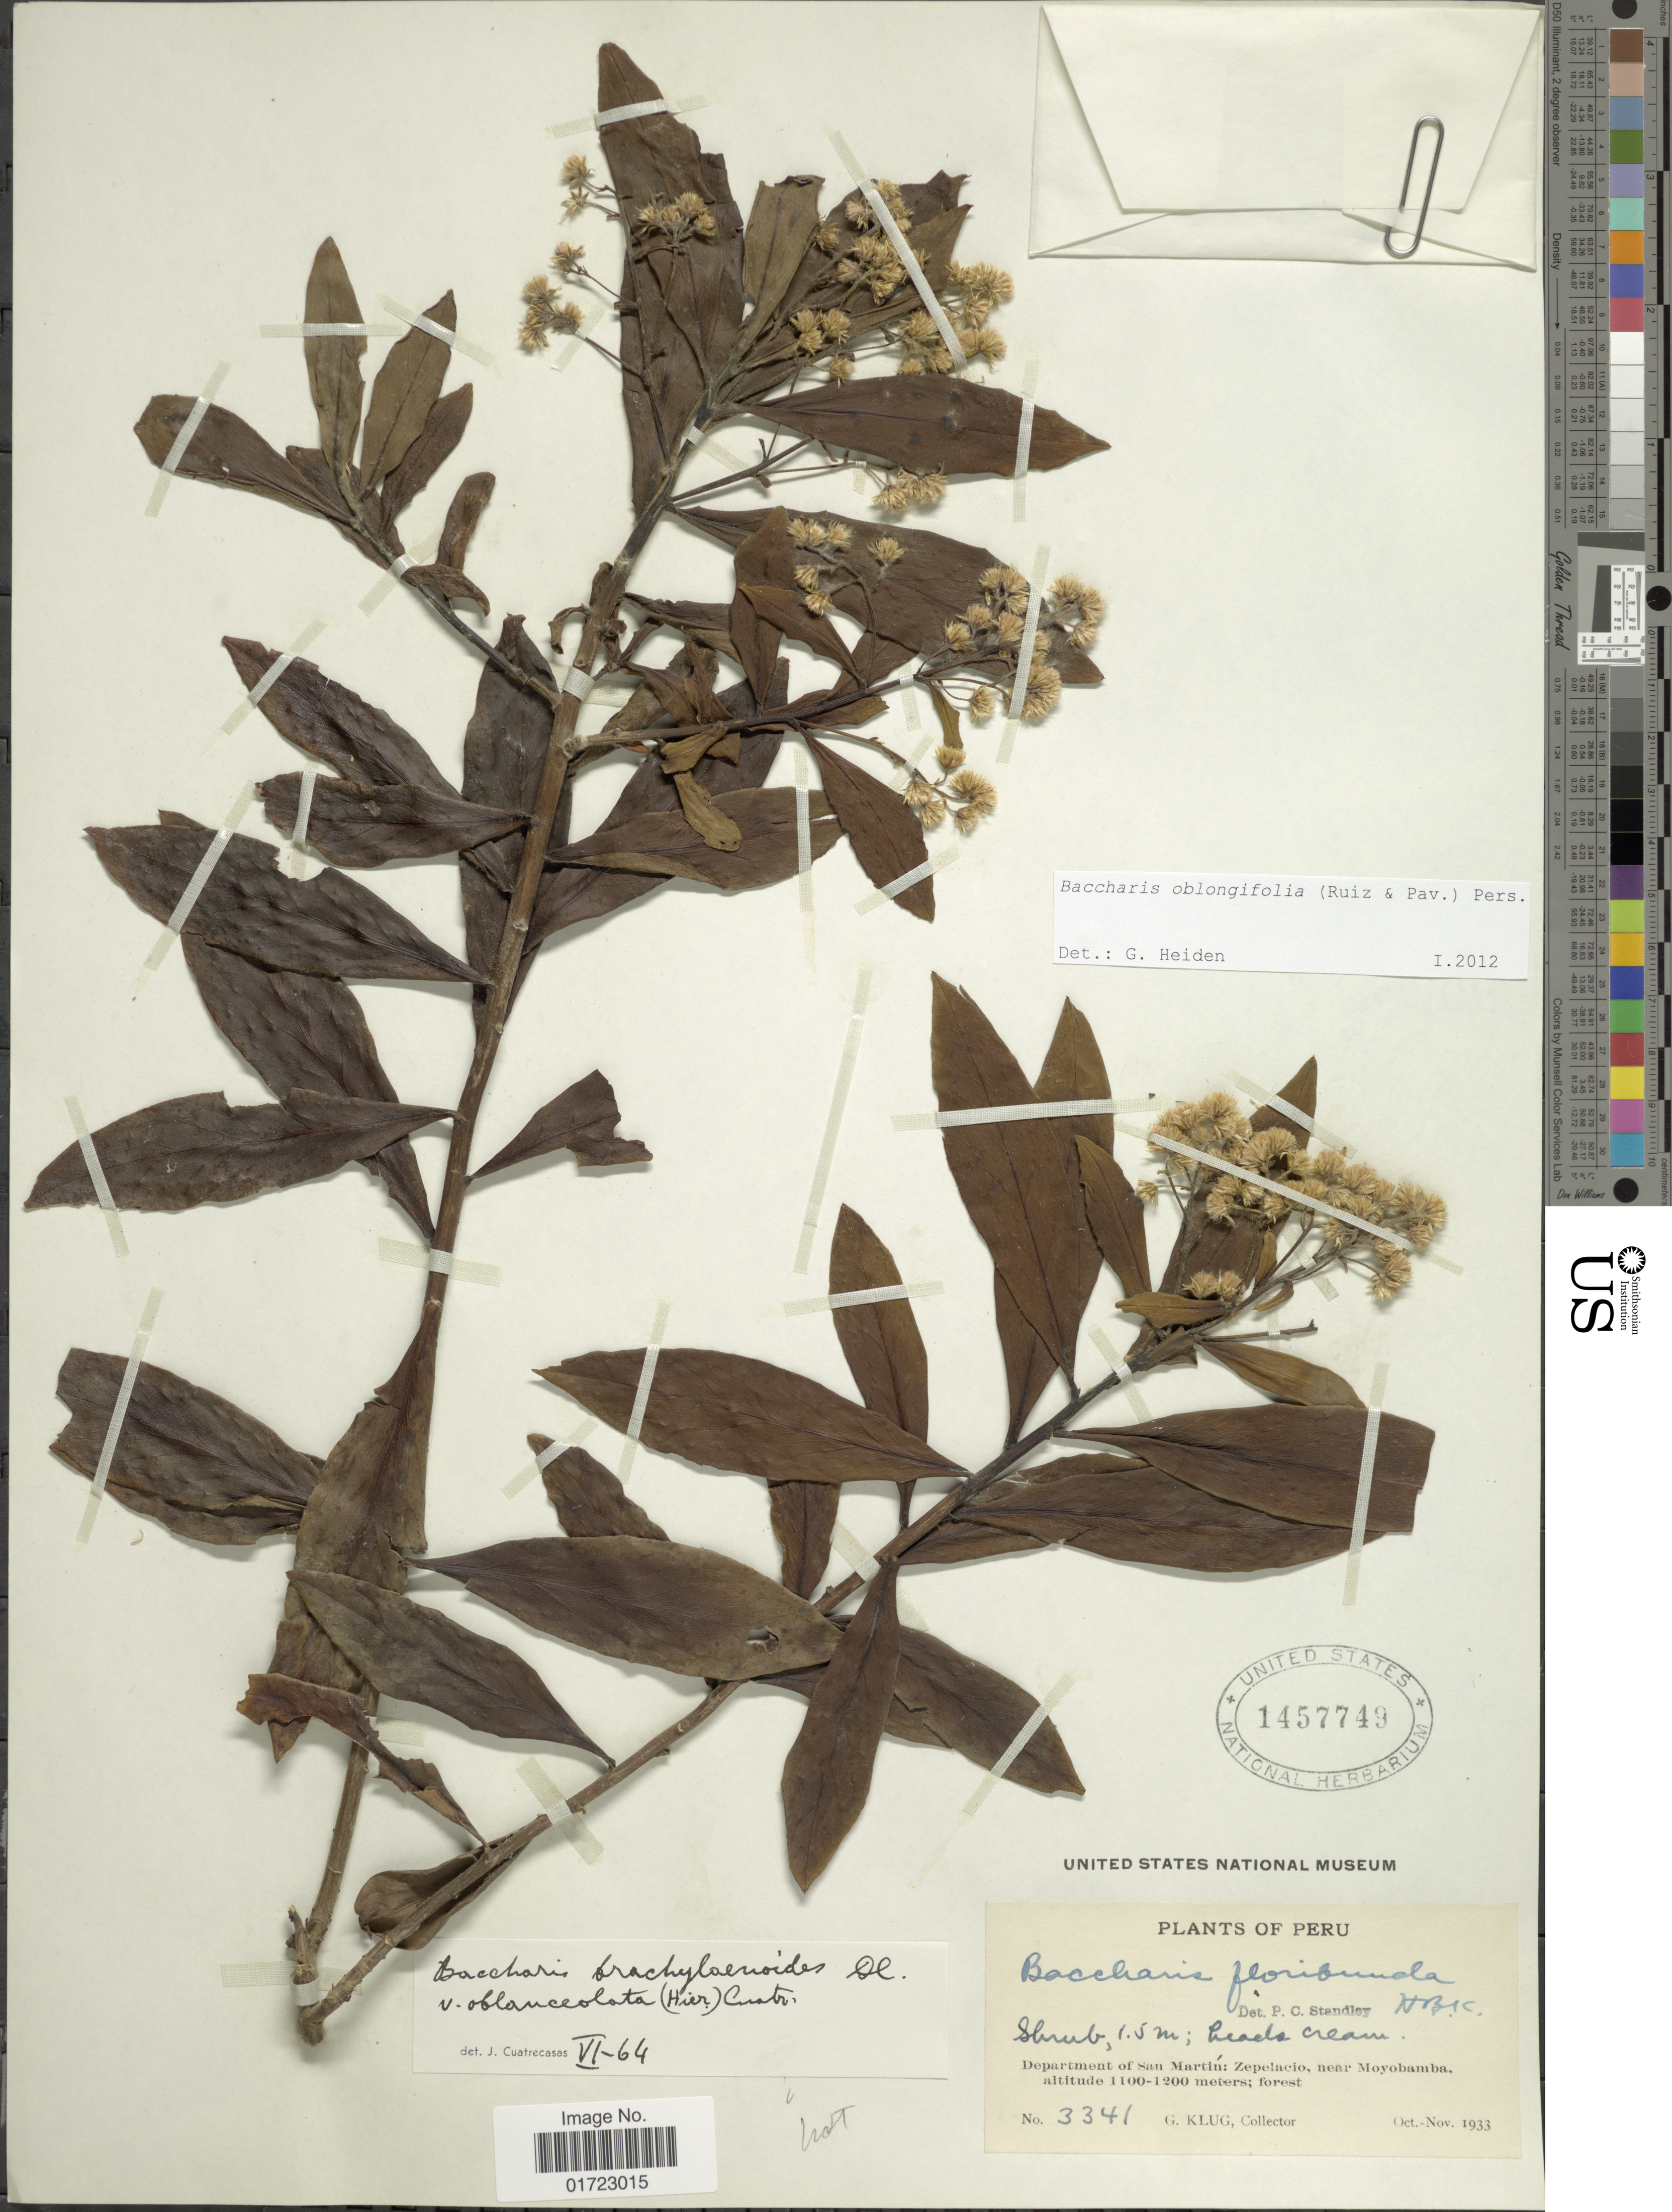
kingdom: Plantae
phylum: Tracheophyta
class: Magnoliopsida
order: Asterales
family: Asteraceae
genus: Baccharis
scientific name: Baccharis oblongifolia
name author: (Ruiz & Pav.) Pers.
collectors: G. Klug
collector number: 3341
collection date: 1933-10/1933-11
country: Peru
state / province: San Martín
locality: Zepelacio, near Moyobamba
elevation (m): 1100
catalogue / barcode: US 1457749